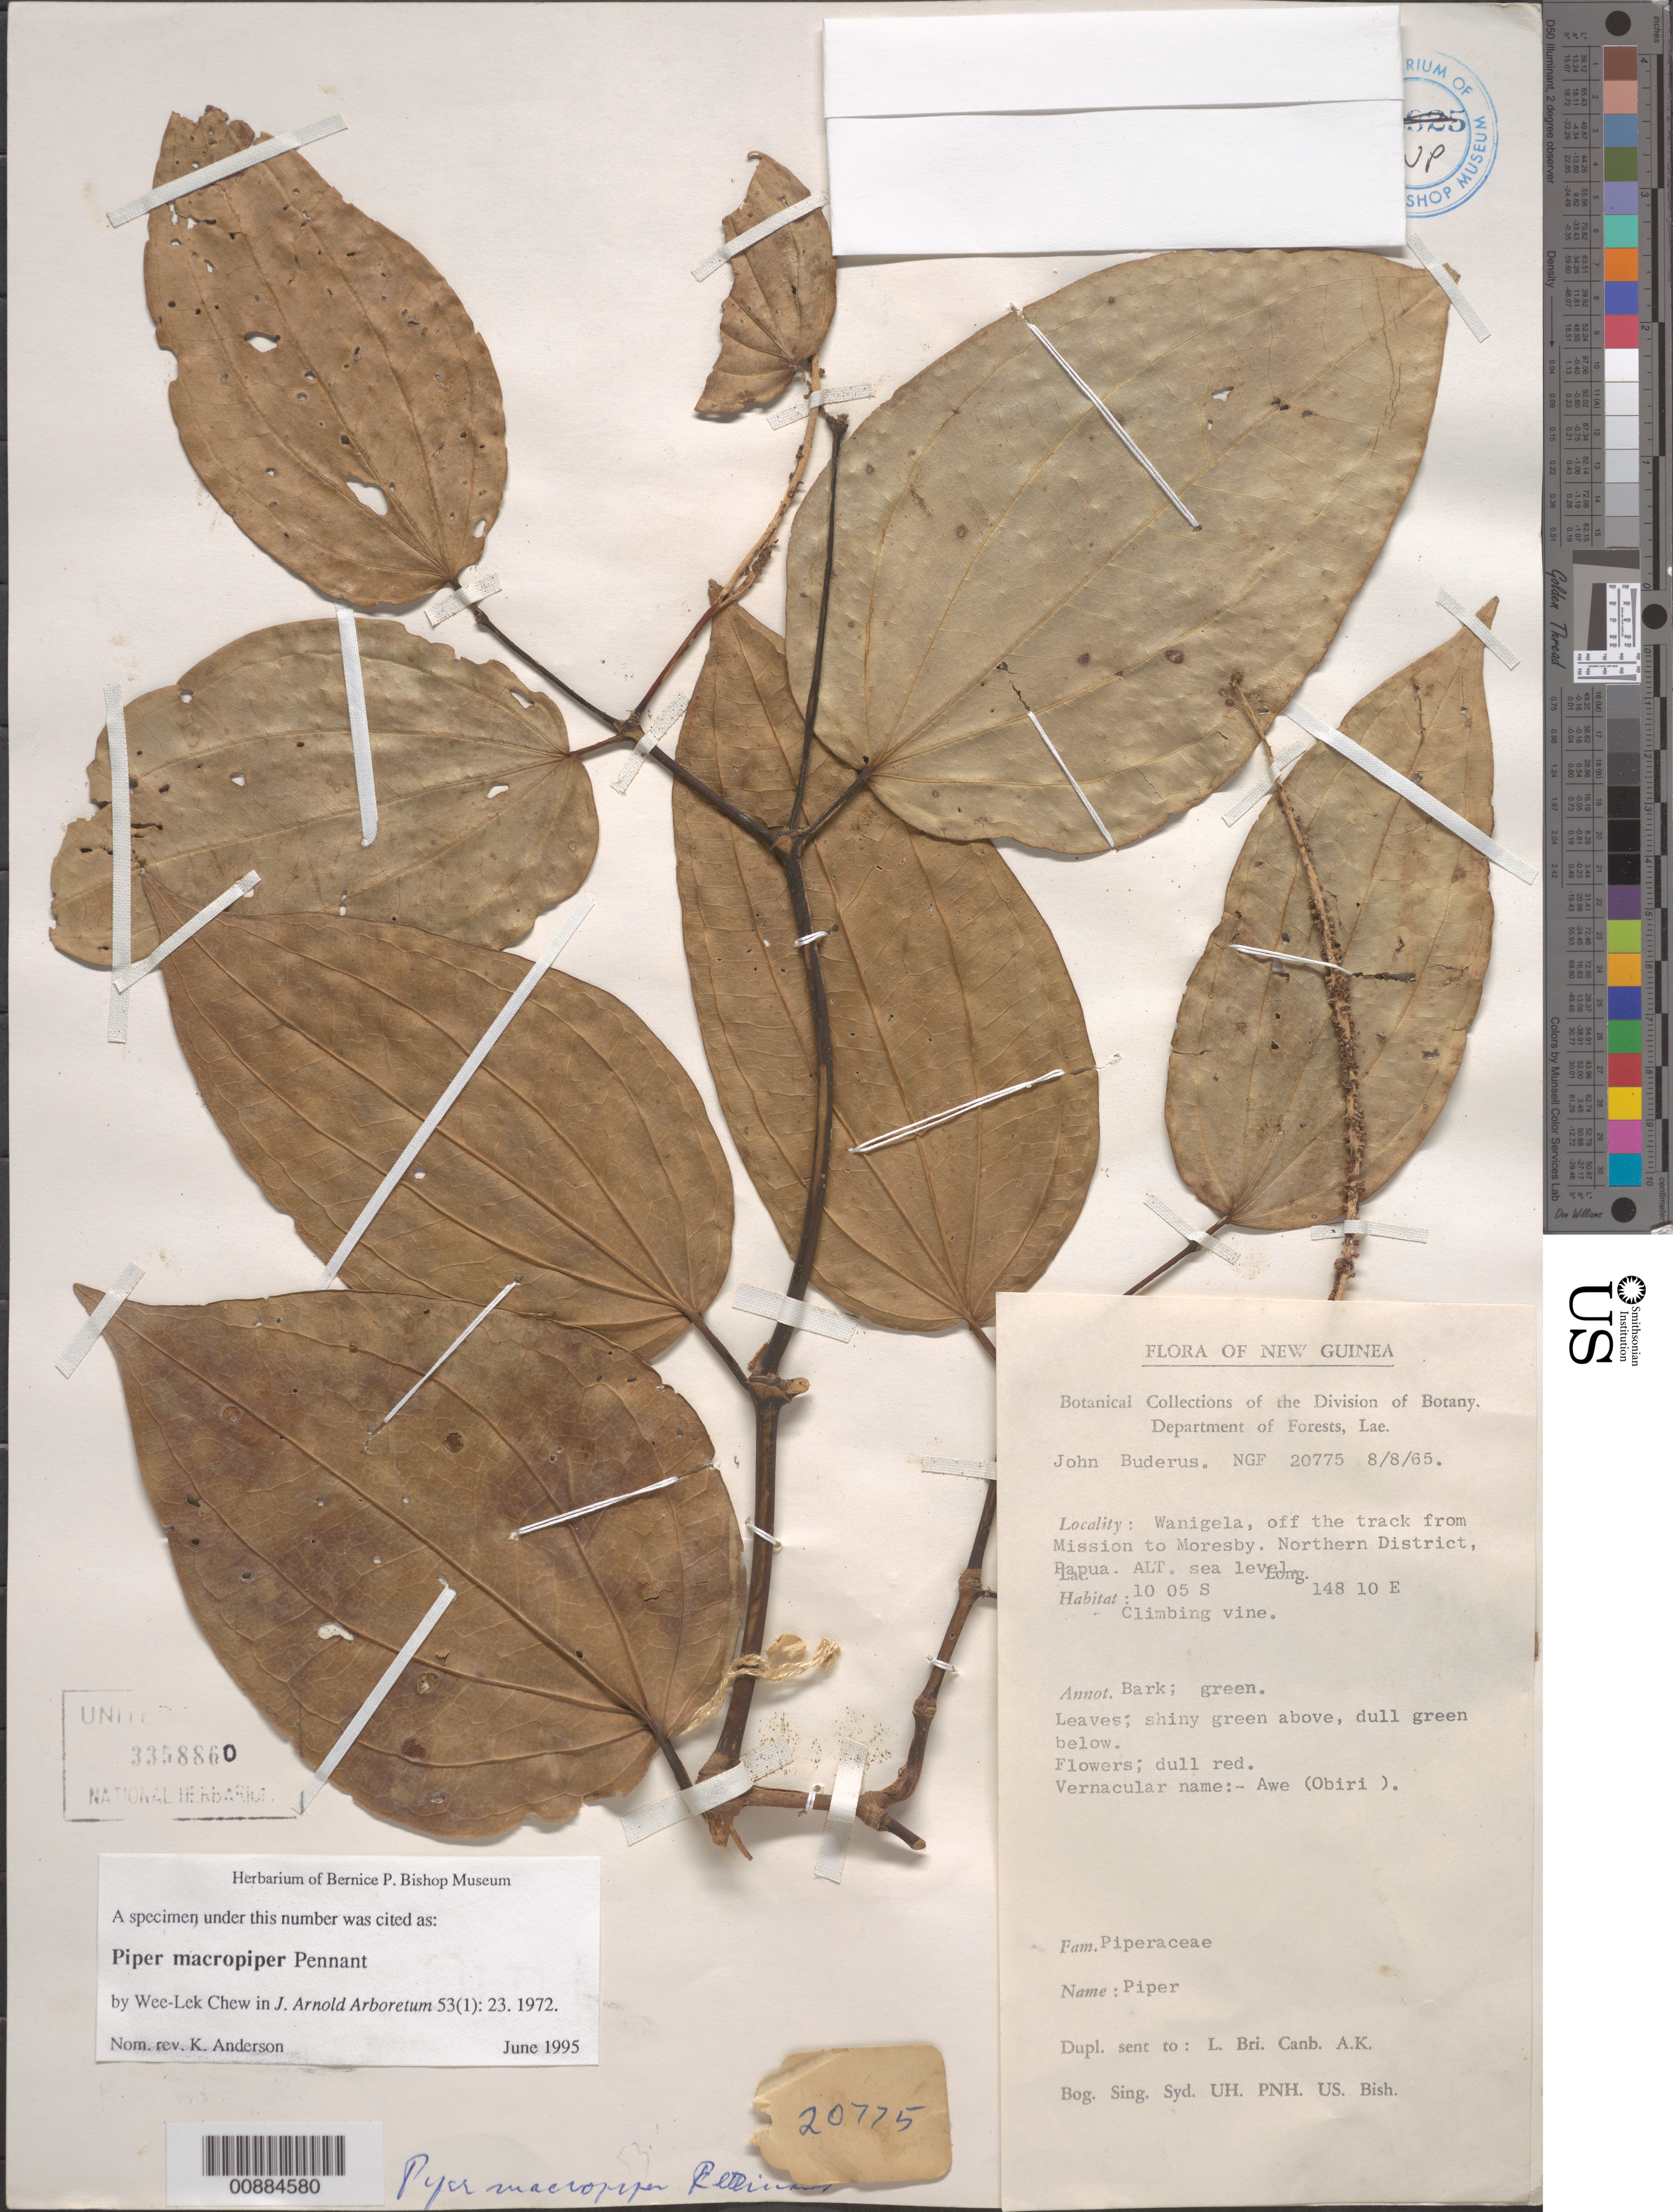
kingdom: Plantae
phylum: Tracheophyta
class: Magnoliopsida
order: Piperales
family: Piperaceae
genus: Piper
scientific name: Piper macropiper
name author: Pennant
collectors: J. Buderus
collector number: NGF 20775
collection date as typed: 08 Aug 1965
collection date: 1965-08-08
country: Papua New Guinea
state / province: Northern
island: New Guinea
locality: Wanigela, off the track from Mission to Moresby, Papua.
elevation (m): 0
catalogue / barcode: US 3358860